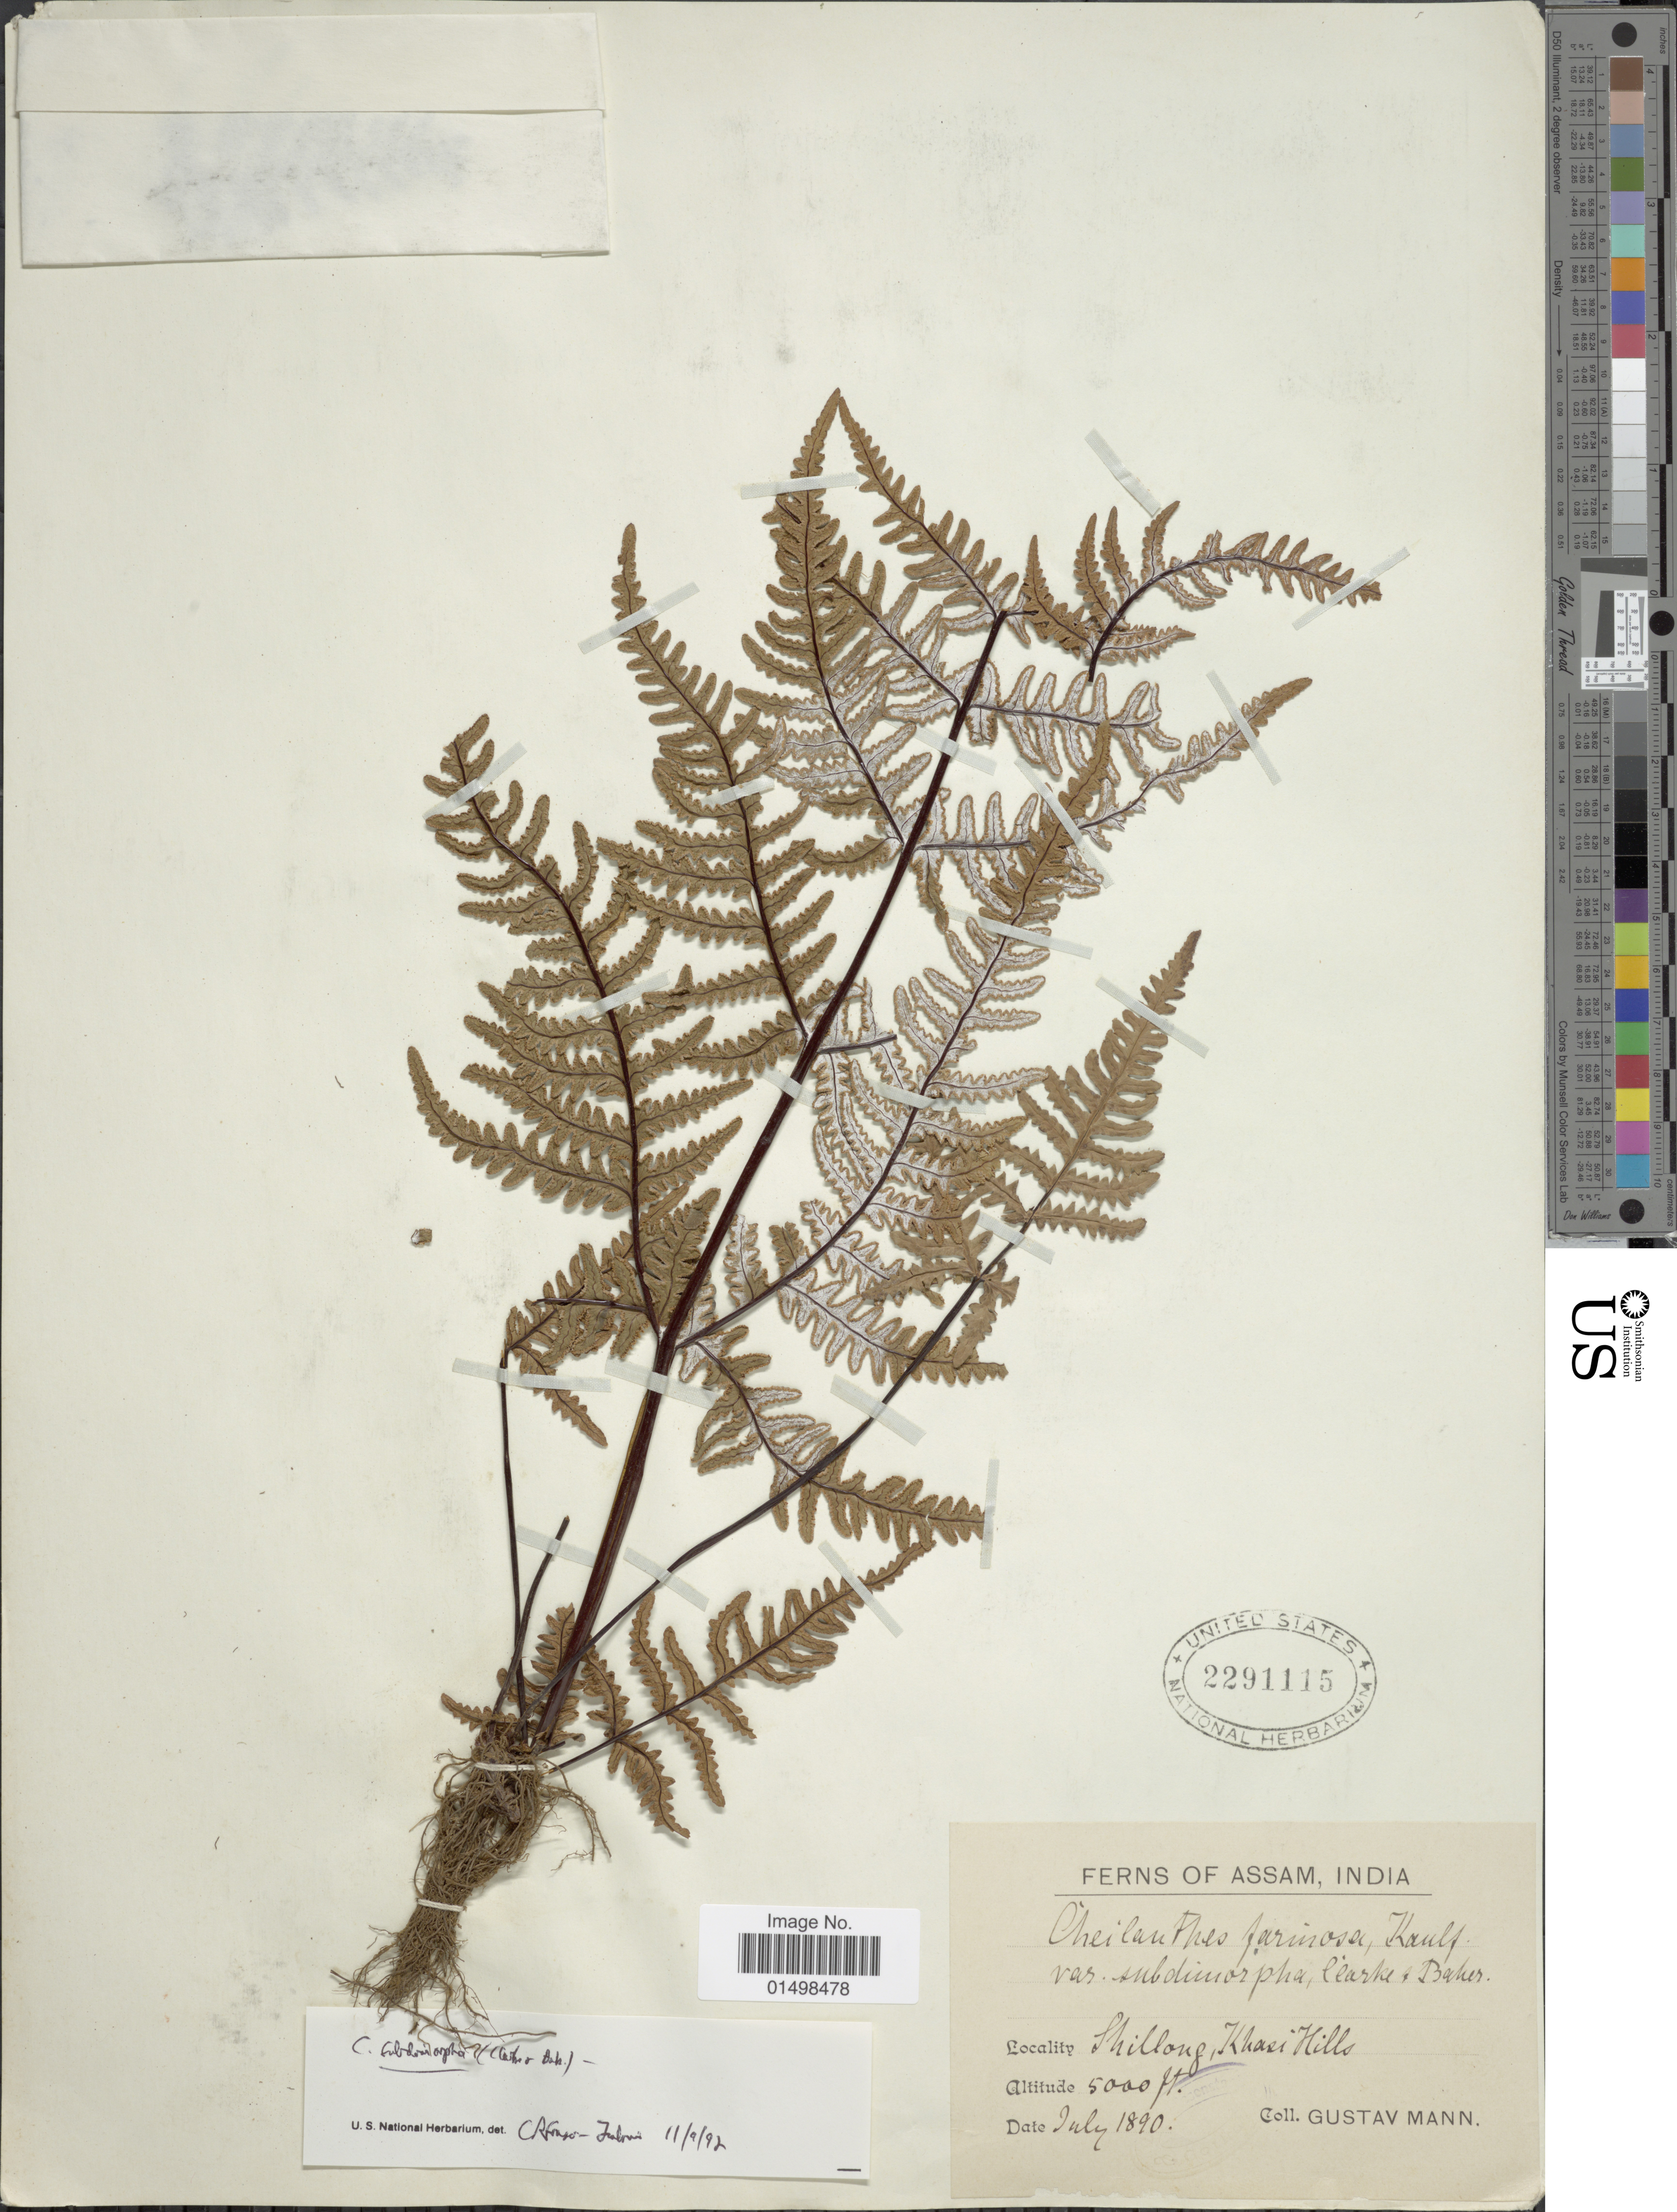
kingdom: Plantae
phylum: Tracheophyta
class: Polypodiopsida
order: Polypodiales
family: Pteridaceae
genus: Aleuritopteris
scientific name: Aleuritopteris dubia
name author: (C. Hope) Ching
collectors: G. Mann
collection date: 1890-07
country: India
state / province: Meghalaya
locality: Shillong, Khasi Hills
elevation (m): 1524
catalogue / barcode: US 2291115